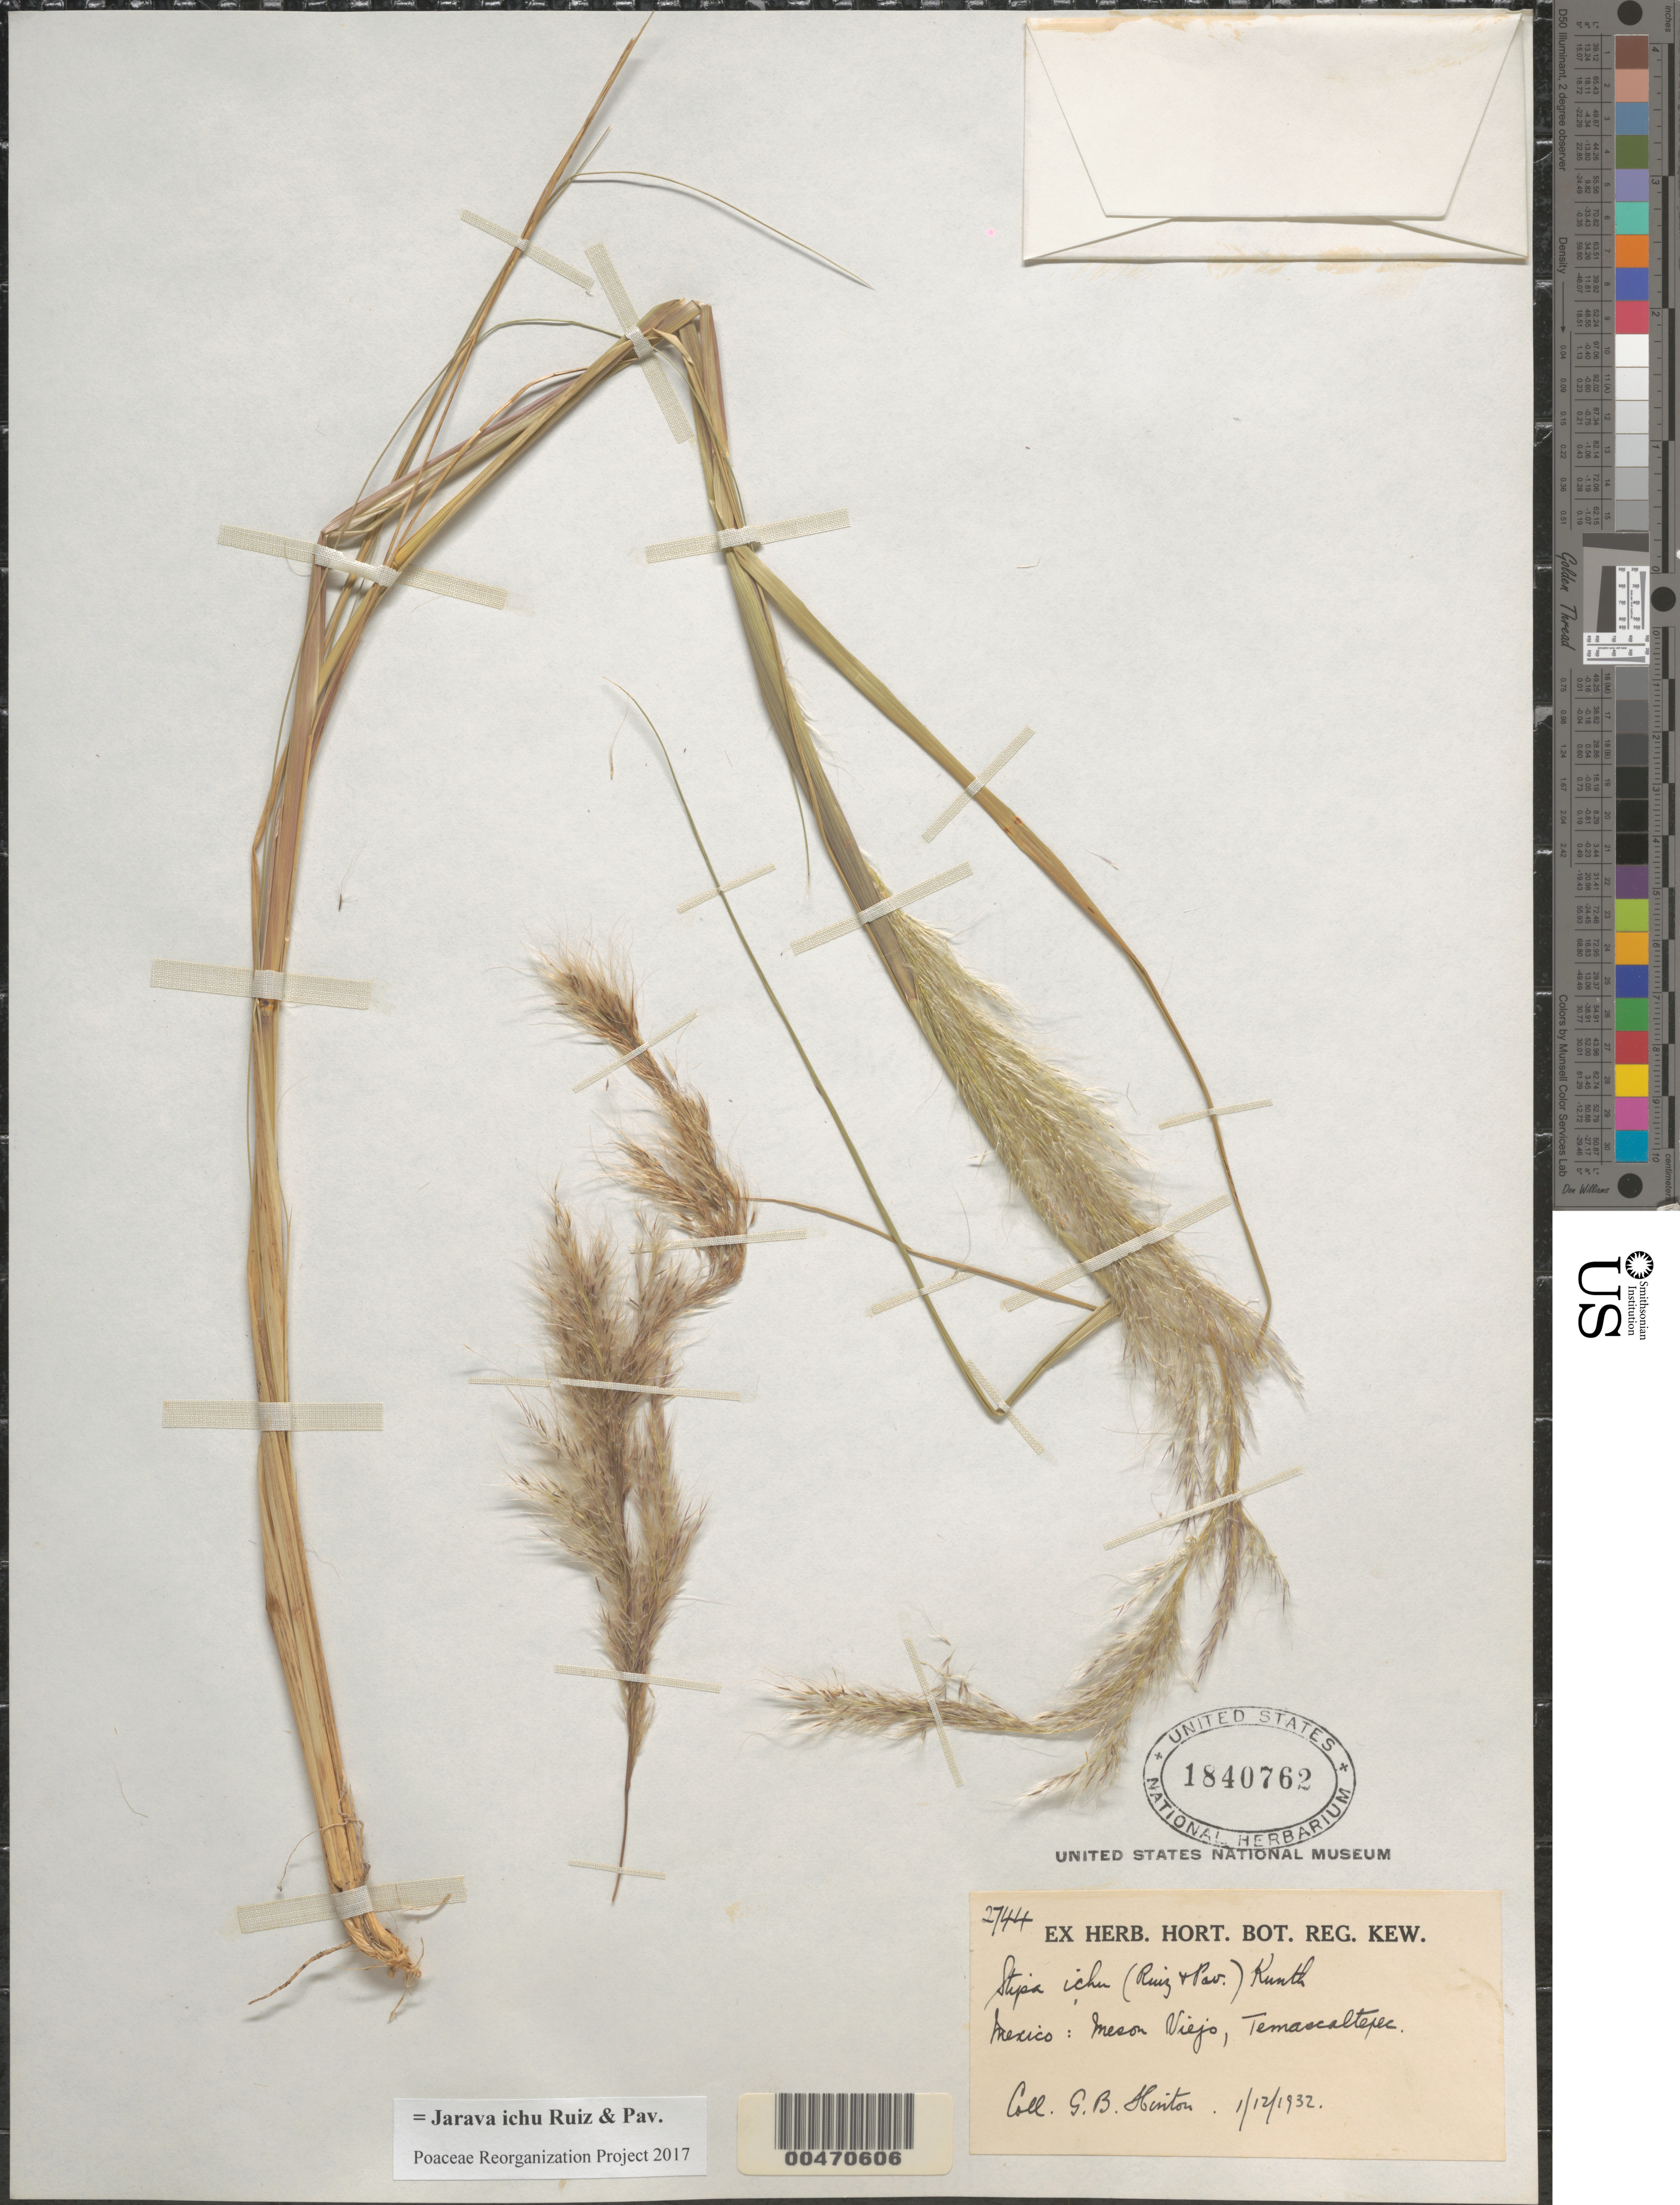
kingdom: Plantae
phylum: Tracheophyta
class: Liliopsida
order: Poales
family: Poaceae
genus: Jarava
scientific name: Jarava ichu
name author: Ruiz & Pav.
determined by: Poaceae Reorganization Project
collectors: G. B. Hinton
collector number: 2744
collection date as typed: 12 Jan 1932 or 1 Dec 1932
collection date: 1932-01-12 or 1932-12-01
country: Mexico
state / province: México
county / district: Temascaltepec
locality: Mesón Viejo, Temascaltepec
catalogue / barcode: US 1840762